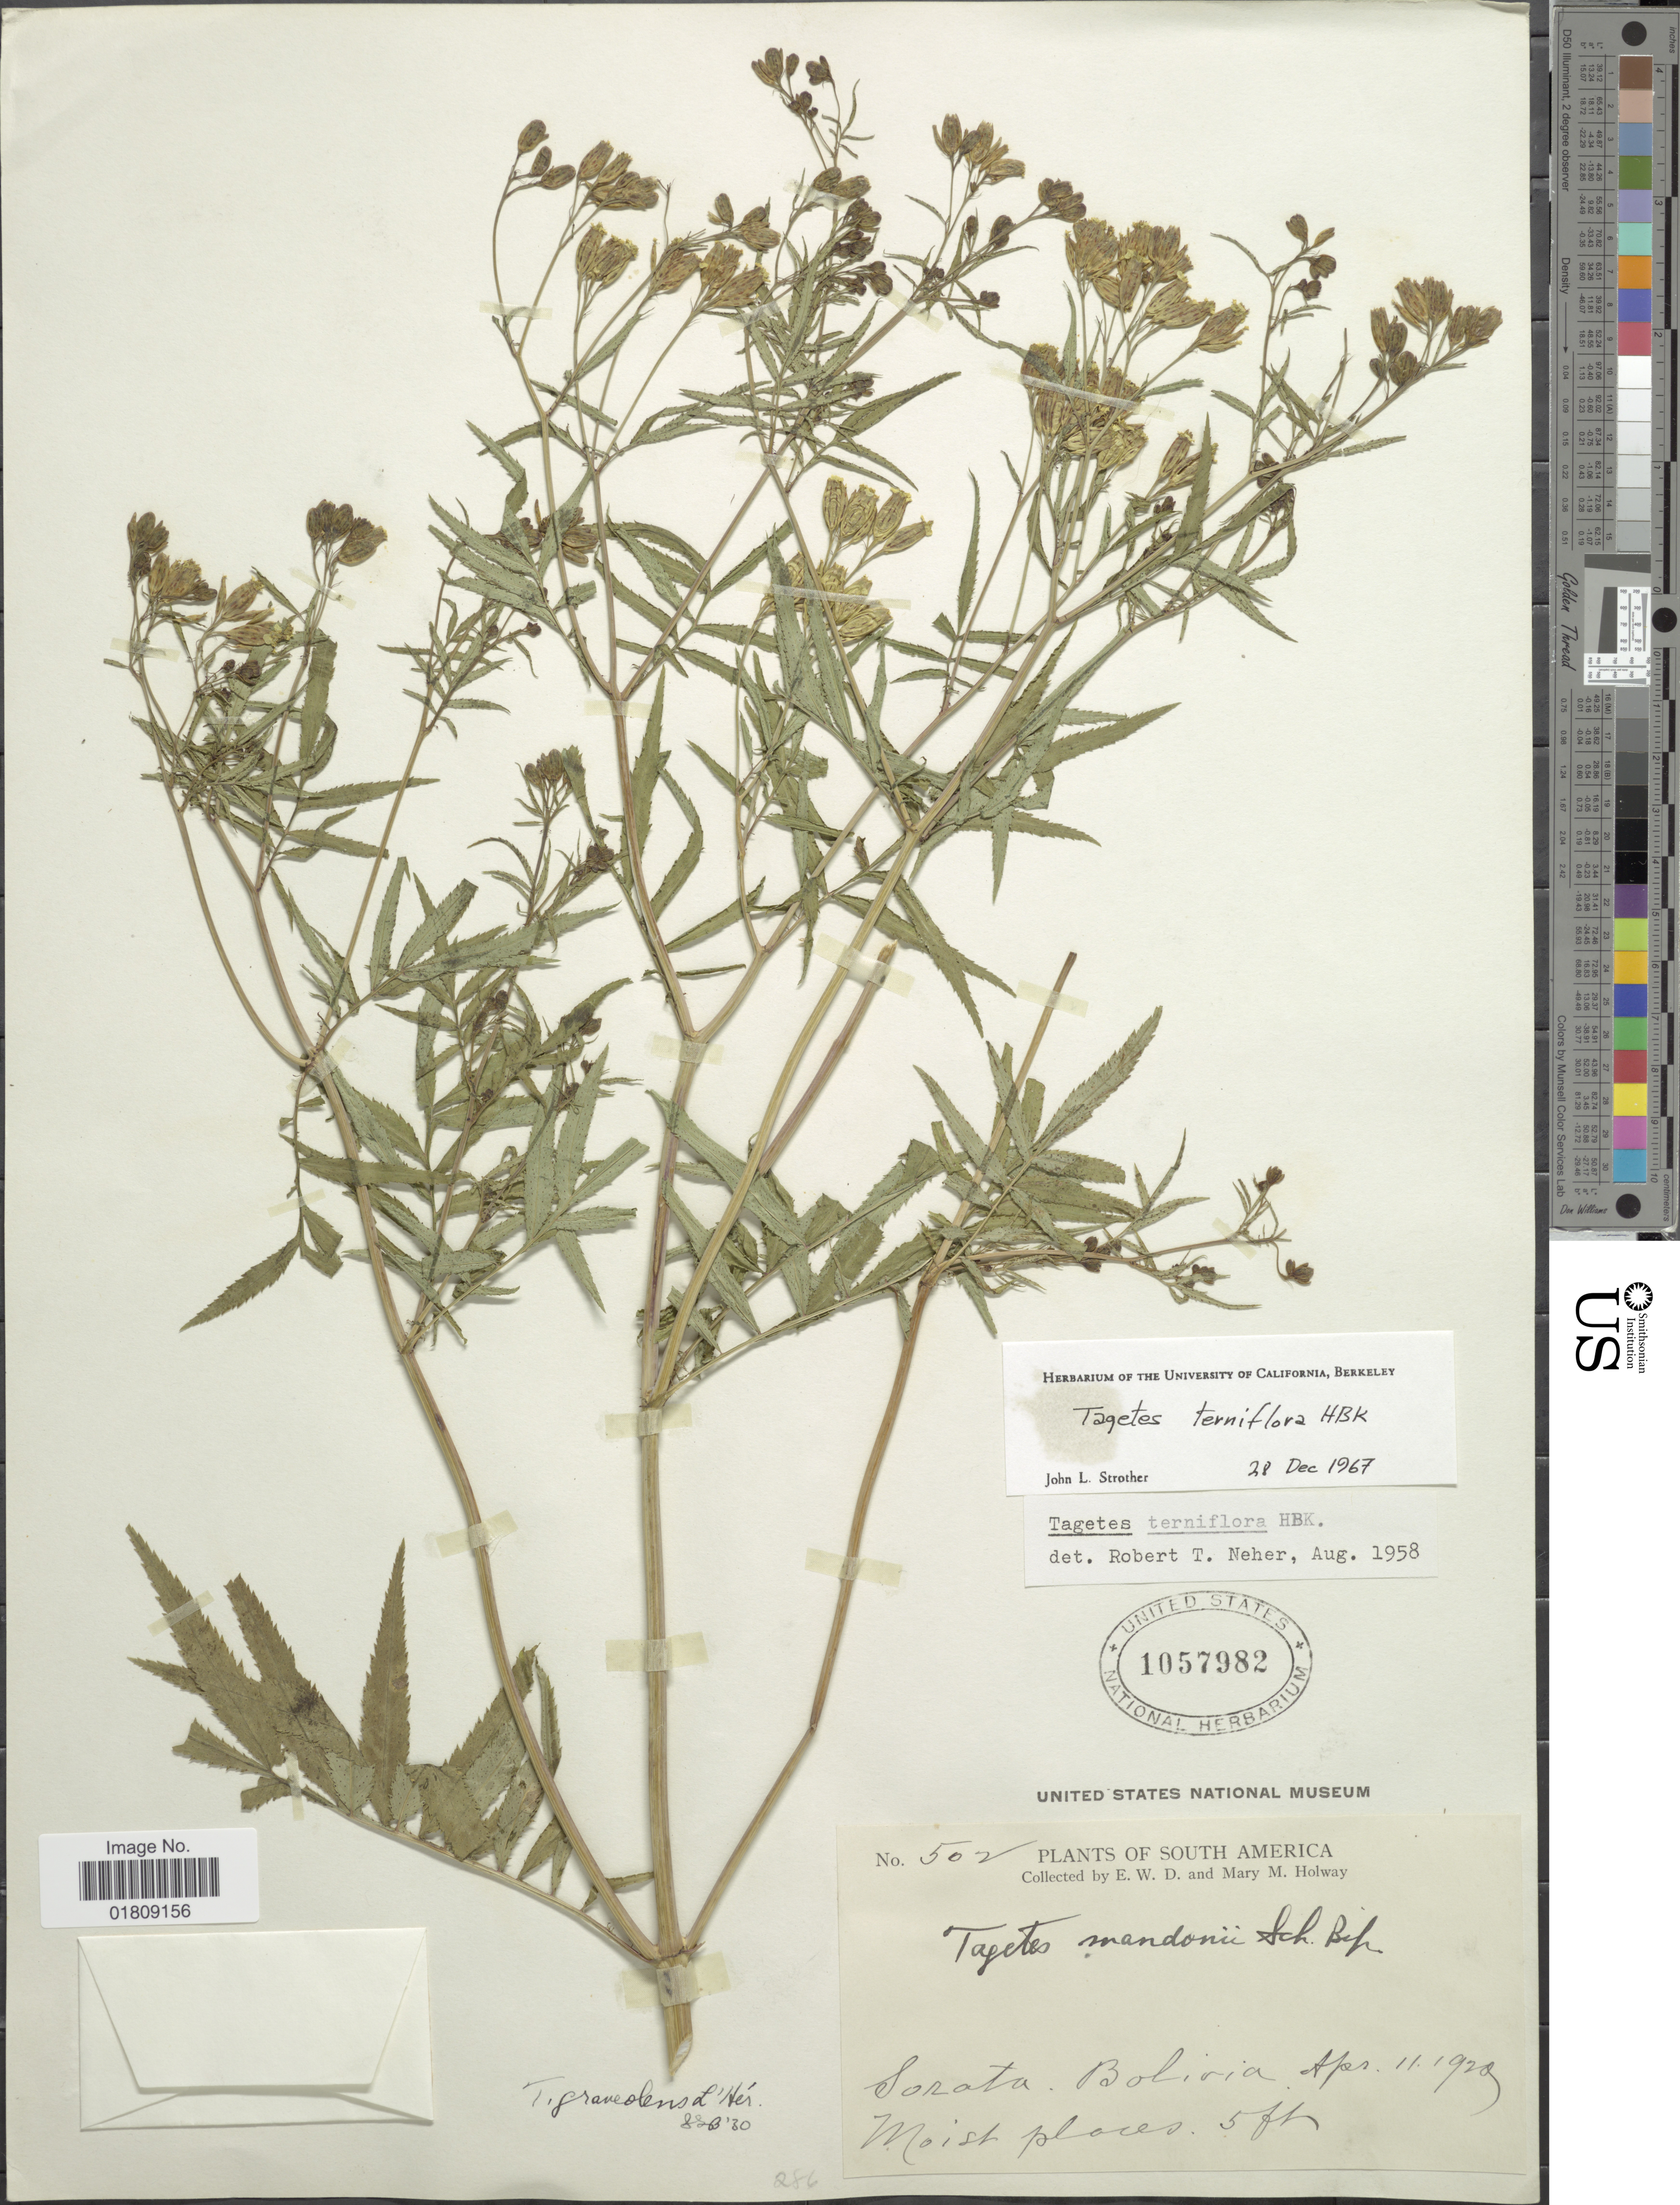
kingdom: Plantae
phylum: Tracheophyta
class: Magnoliopsida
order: Asterales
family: Asteraceae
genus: Tagetes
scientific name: Tagetes terniflora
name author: Kunth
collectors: E. W. D. Holway & M. M. Holway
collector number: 502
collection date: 1929-04-11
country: Bolivia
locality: South America, Sorata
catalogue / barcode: US 1057982